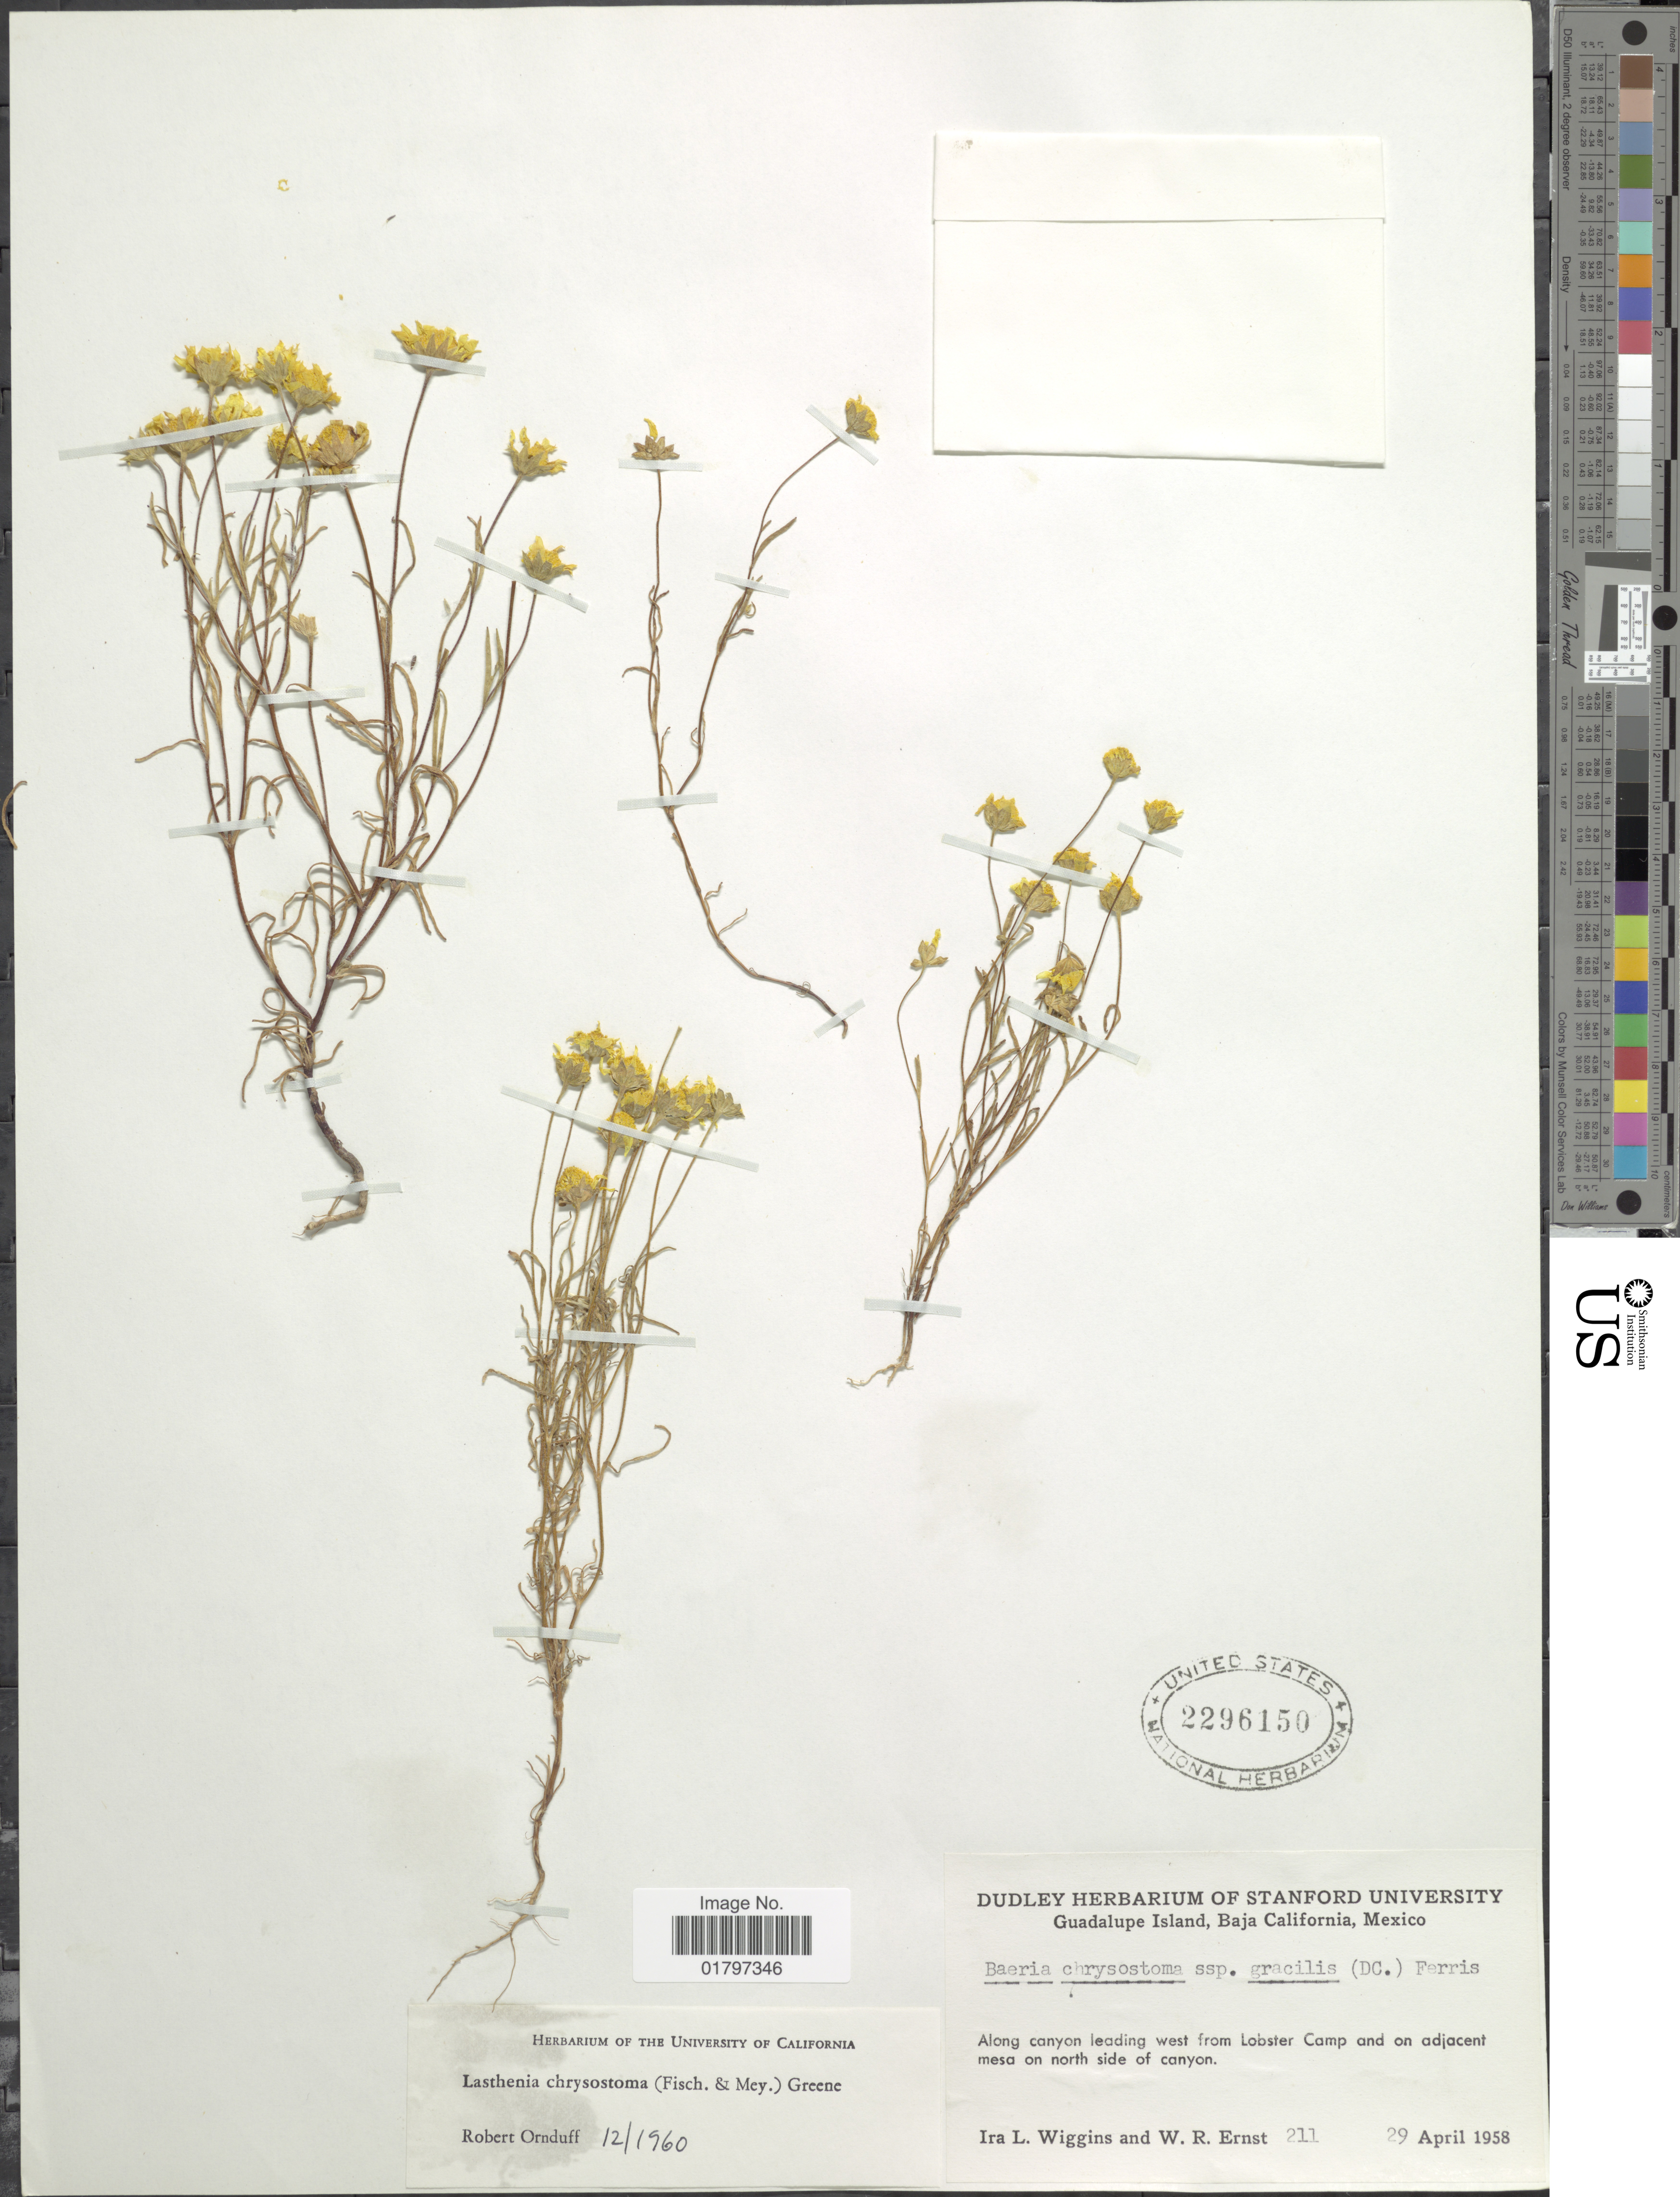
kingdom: Plantae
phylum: Tracheophyta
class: Magnoliopsida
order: Asterales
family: Asteraceae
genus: Lasthenia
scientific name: Lasthenia chrysostoma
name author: (Fisch. & C.A. Mey.) Greene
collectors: I. L. Wiggins & W. R. Ernst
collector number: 211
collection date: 1958-04-29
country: Mexico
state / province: Baja California Sur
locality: Guadalupe Island, Baja California, Mexico. Along canyon leading west from Lobster Camp and on adjacent mesa on north side of canyon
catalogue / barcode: US 2296150